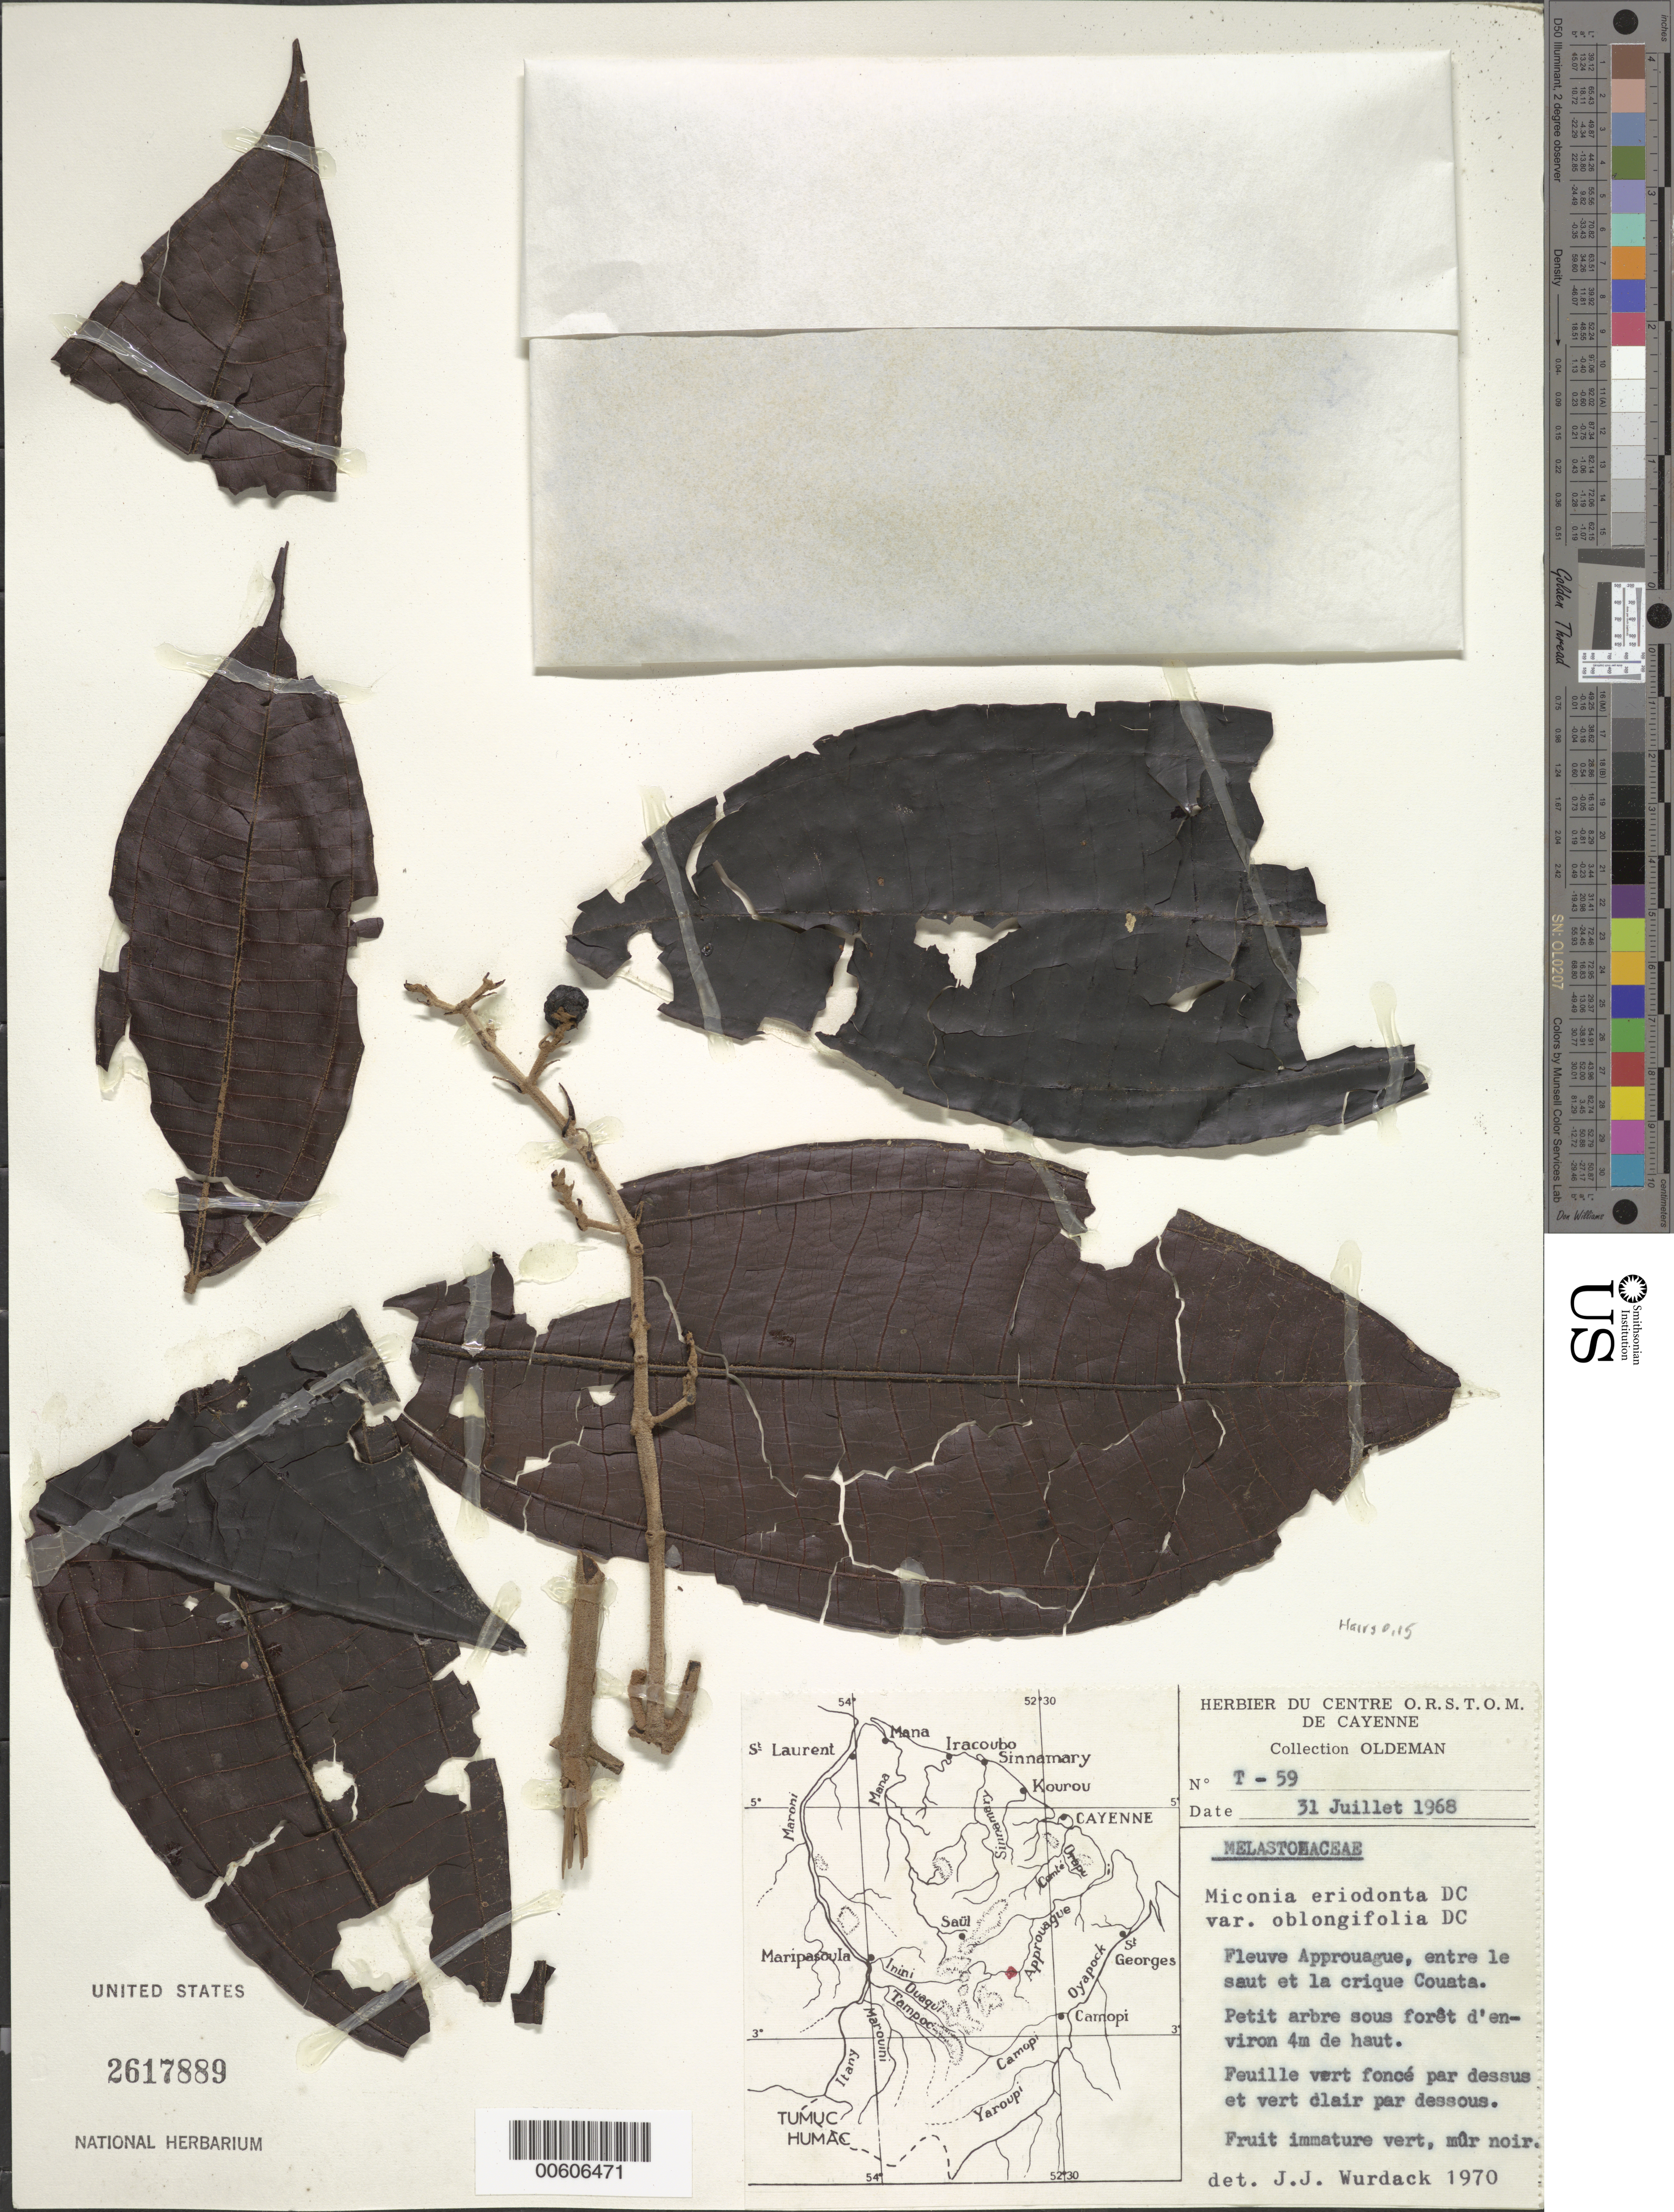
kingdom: Plantae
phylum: Tracheophyta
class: Magnoliopsida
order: Myrtales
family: Melastomataceae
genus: Miconia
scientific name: Miconia eriodonta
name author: DC.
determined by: Wurdack, John J., (US), US (UNITED STATES)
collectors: R. Oldeman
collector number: T 59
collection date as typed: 31-Jul-68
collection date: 1968-07-31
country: French Guiana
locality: Approuague R., entre la crique Couata et le saut Japigny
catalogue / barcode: US 2617889